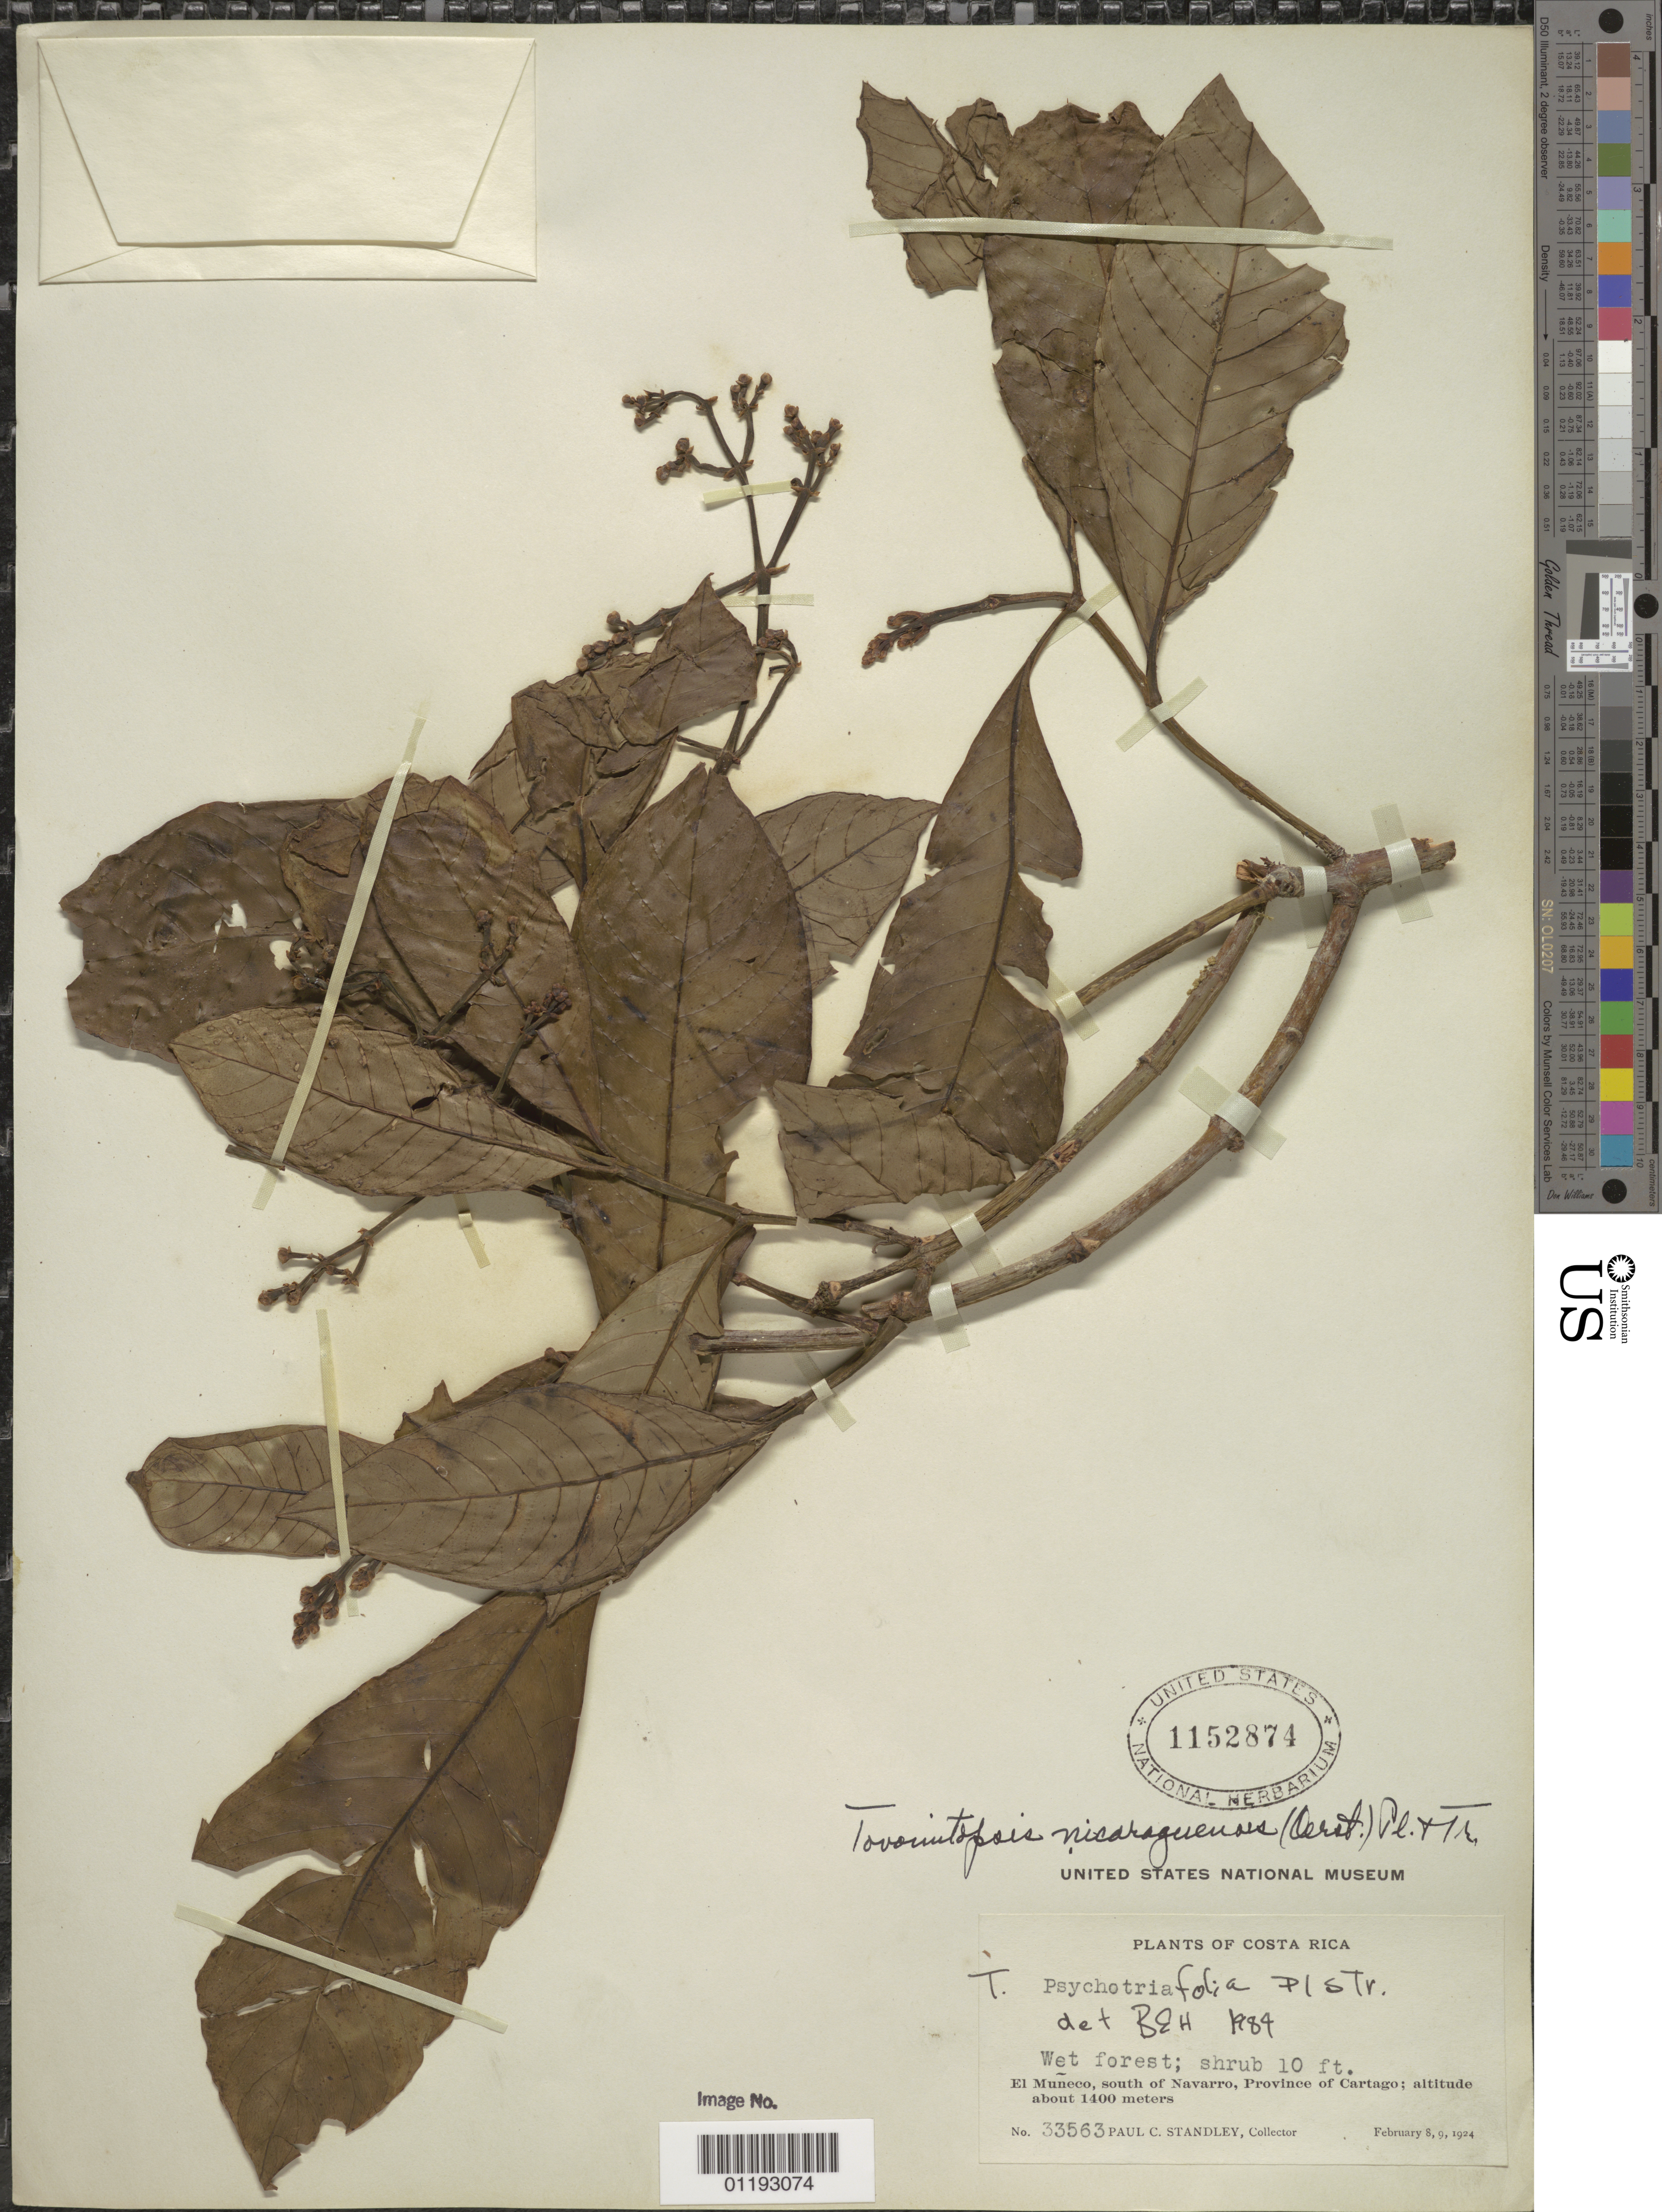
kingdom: Plantae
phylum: Tracheophyta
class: Magnoliopsida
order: Malpighiales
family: Clusiaceae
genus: Tovomitopsis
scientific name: Tovomitopsis psychotriaefolia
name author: Oerst. et al.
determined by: Hammel, --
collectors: P. C. Standley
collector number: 33563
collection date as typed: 08 Feb 1924 and 09 Feb 1924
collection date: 1924-02-08,1924-02-09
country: Costa Rica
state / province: Cartago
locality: El Muneco, S of Navaro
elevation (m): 1400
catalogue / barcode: US 1152874